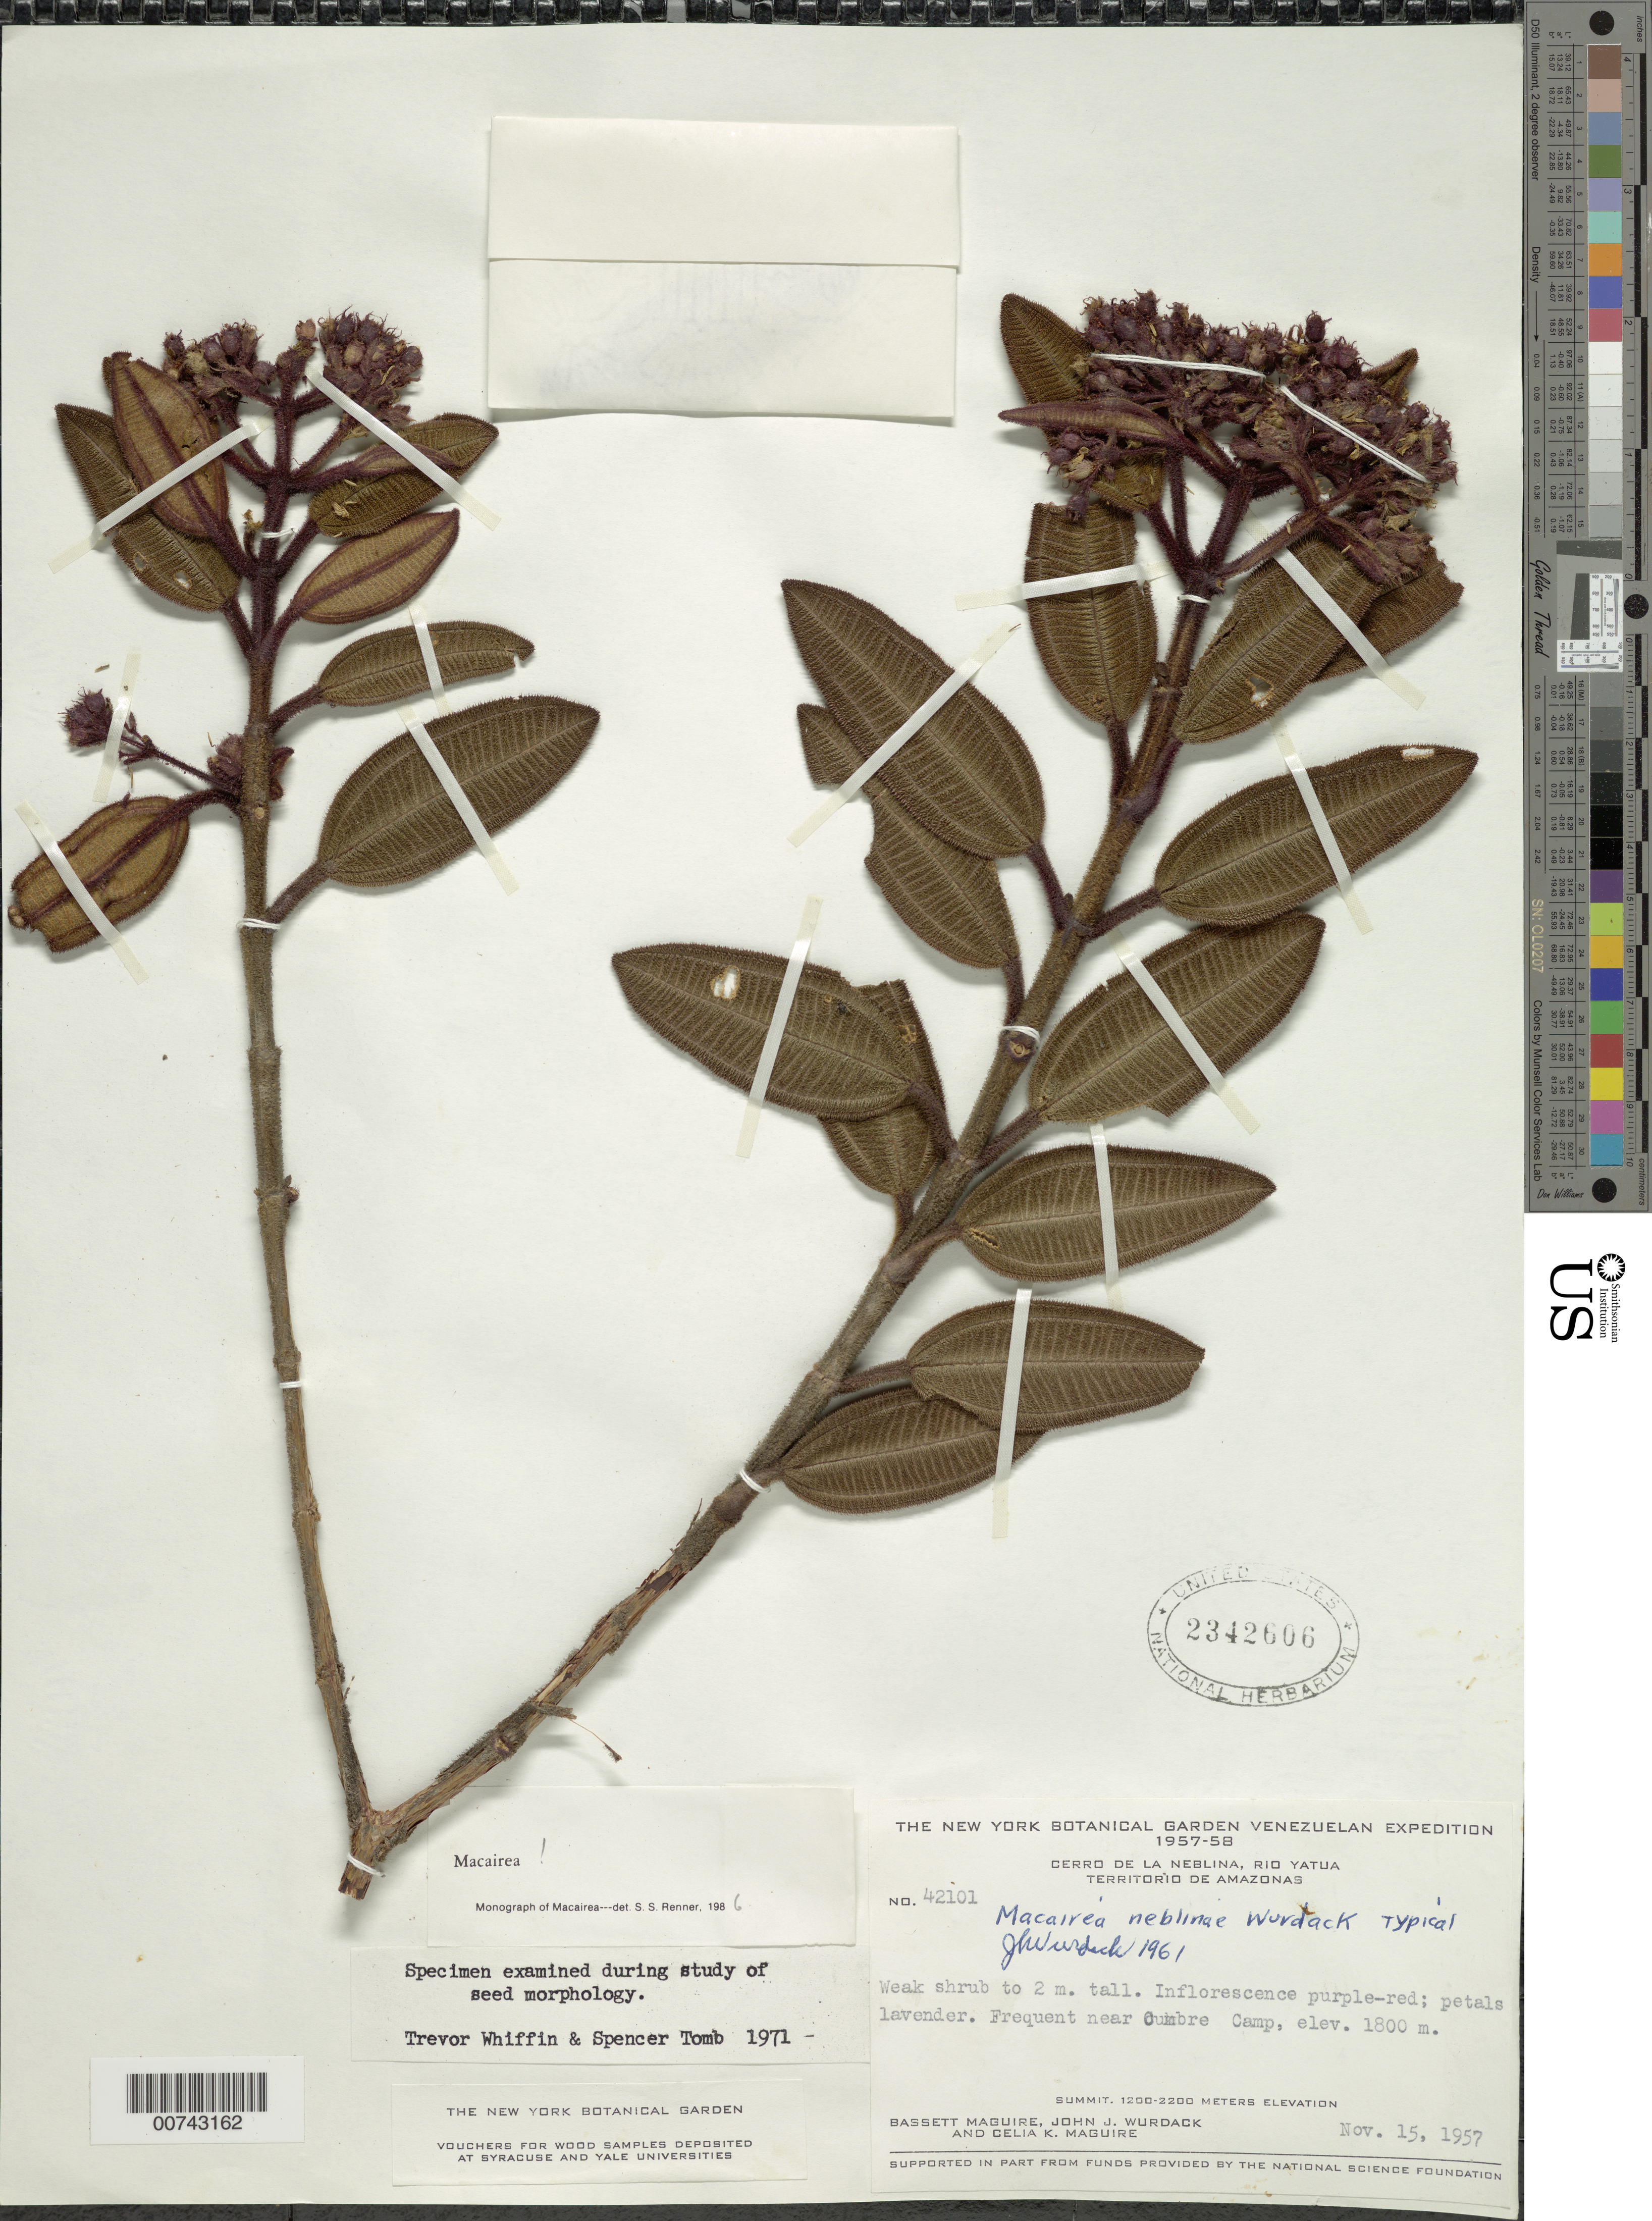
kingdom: Plantae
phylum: Tracheophyta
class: Magnoliopsida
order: Myrtales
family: Melastomataceae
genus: Macairea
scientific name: Macairea neblinae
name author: Wurdack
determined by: Wurdack, John J., (US), US (UNITED STATES)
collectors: B. Maguire, J. J. Wurdack & C. K. Maguire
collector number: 42101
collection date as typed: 17-Nov-57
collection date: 1957-11-17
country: Venezuela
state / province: Amazonas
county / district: Río Negro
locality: Cerro de la Neblina, Río Yatua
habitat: Cumbre Camp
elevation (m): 1800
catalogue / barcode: US 2342606